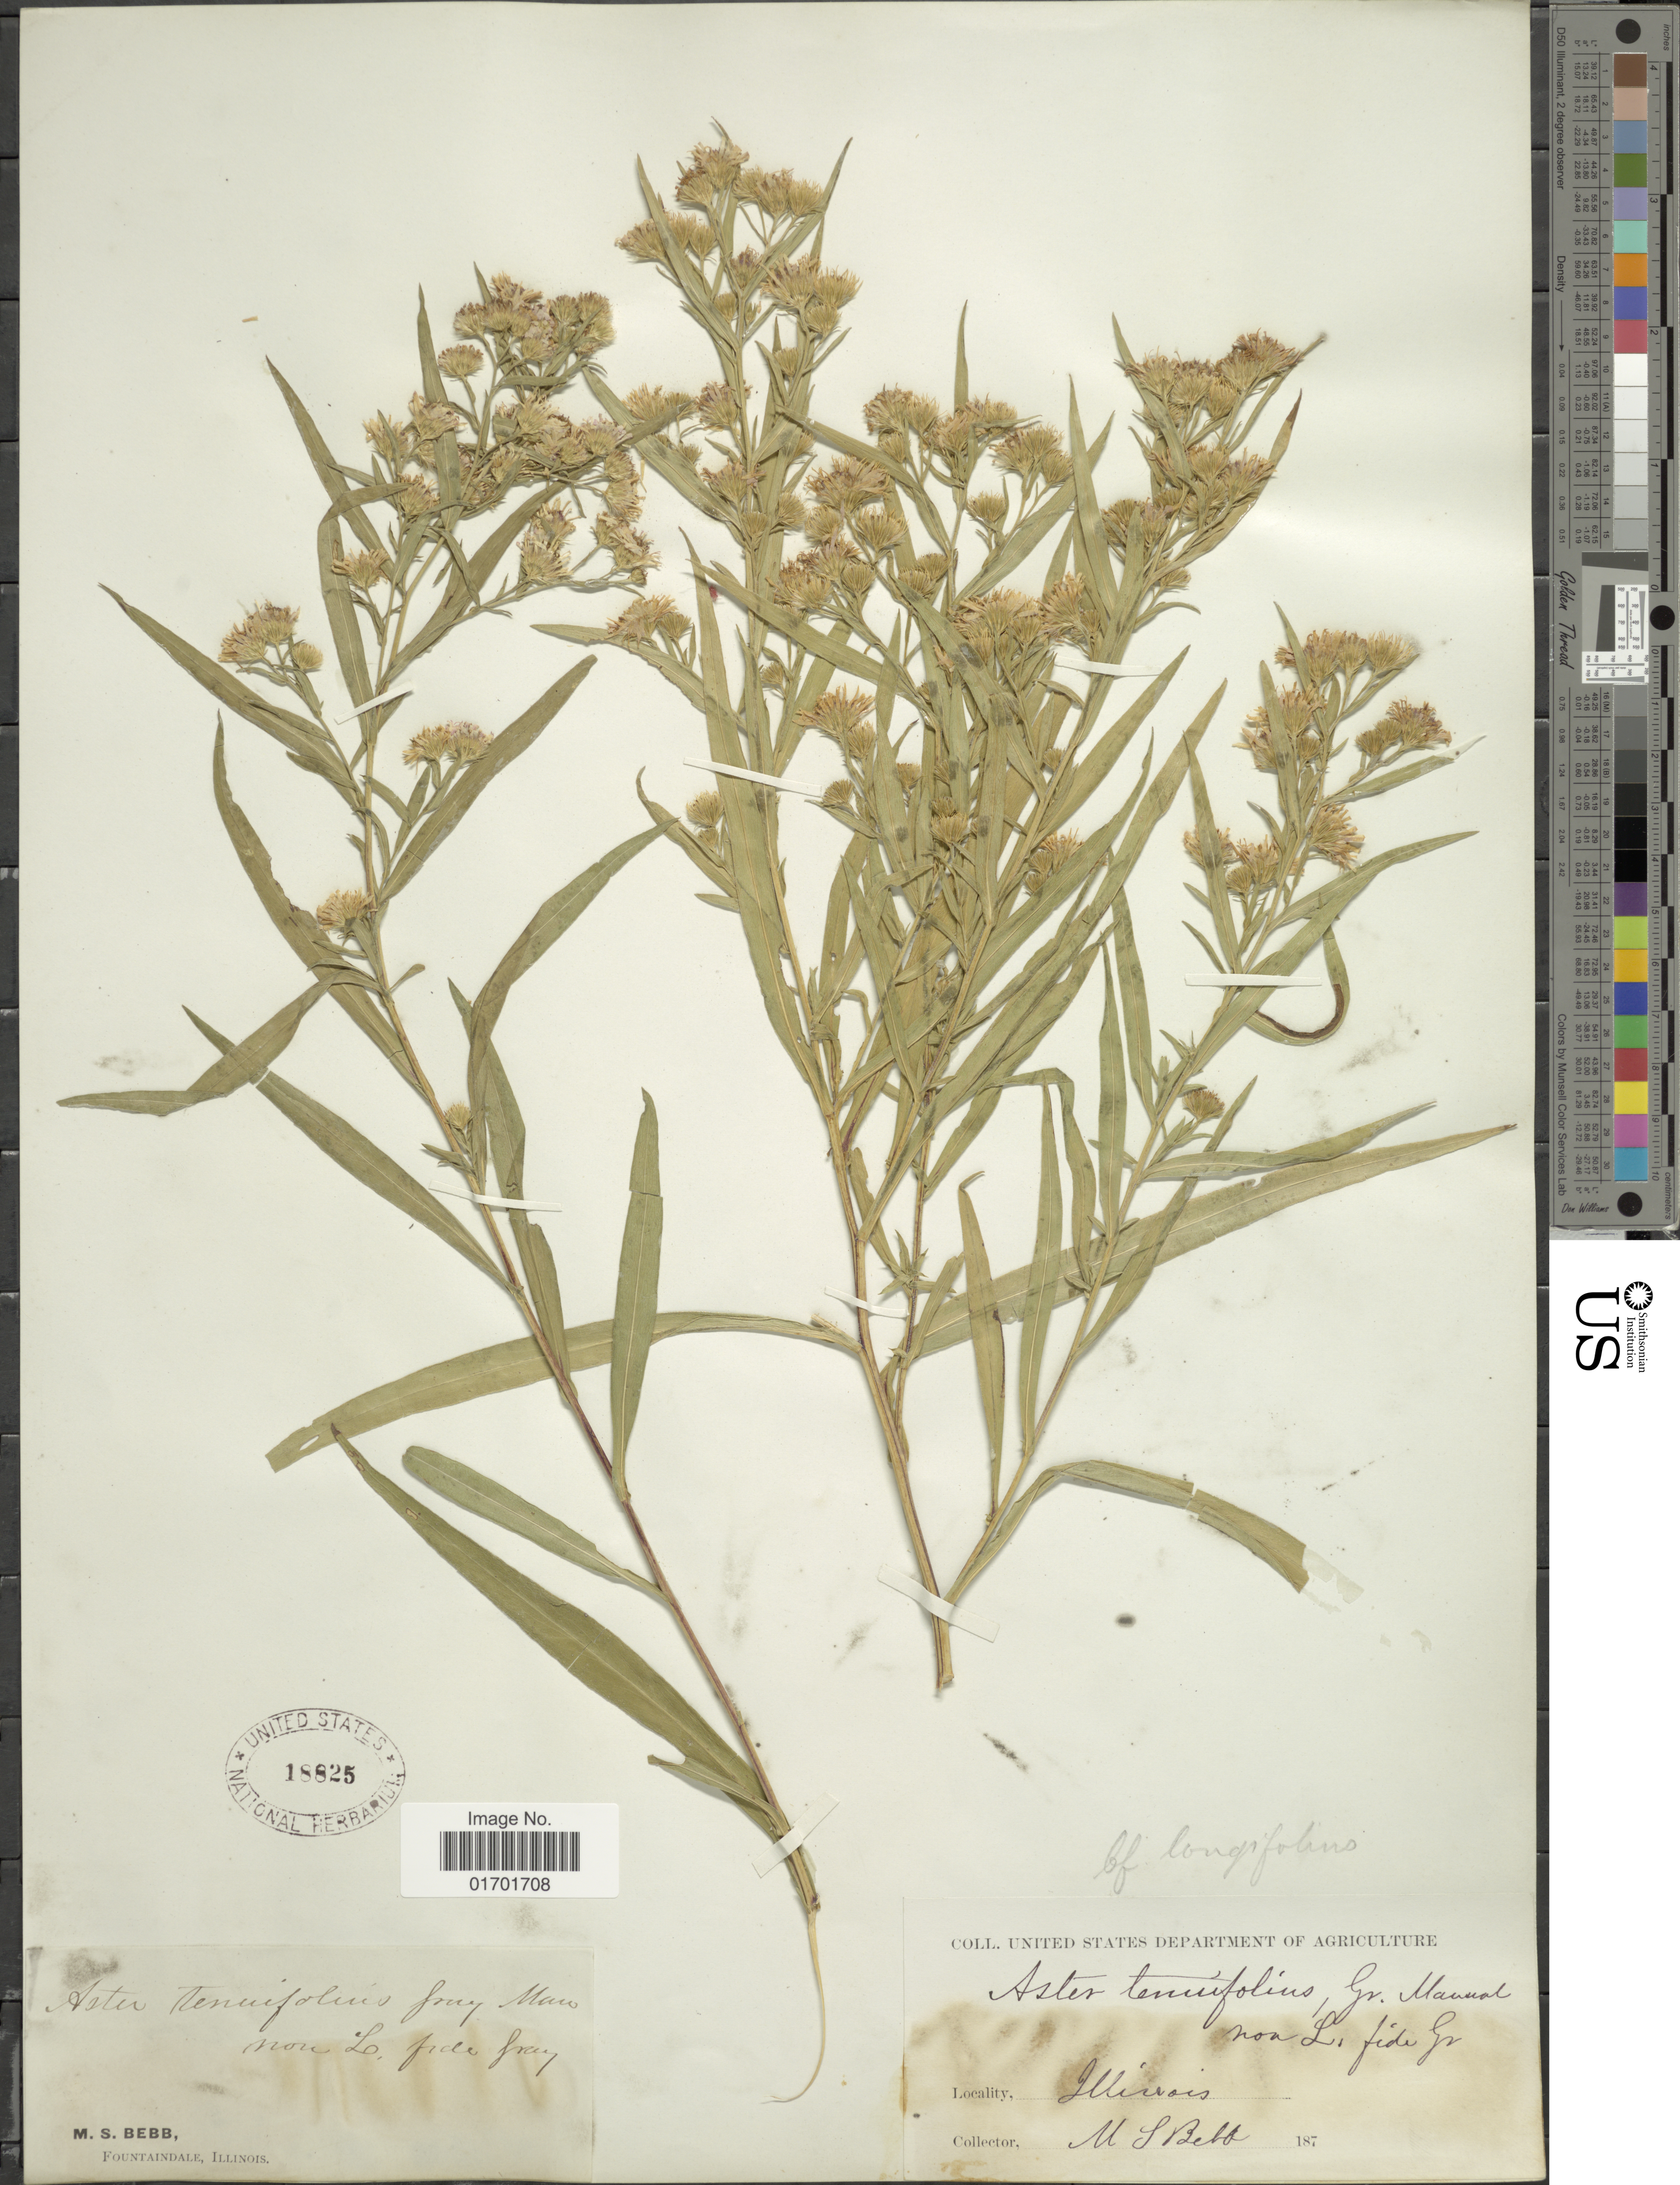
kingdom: Plantae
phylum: Tracheophyta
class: Magnoliopsida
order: Asterales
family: Asteraceae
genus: Symphyotrichum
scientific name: Symphyotrichum lanceolatum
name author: (Willd.) G.L. Nesom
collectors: M. Bebb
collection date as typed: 187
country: United States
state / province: Illinois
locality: Fountaindale.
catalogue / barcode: US 18825